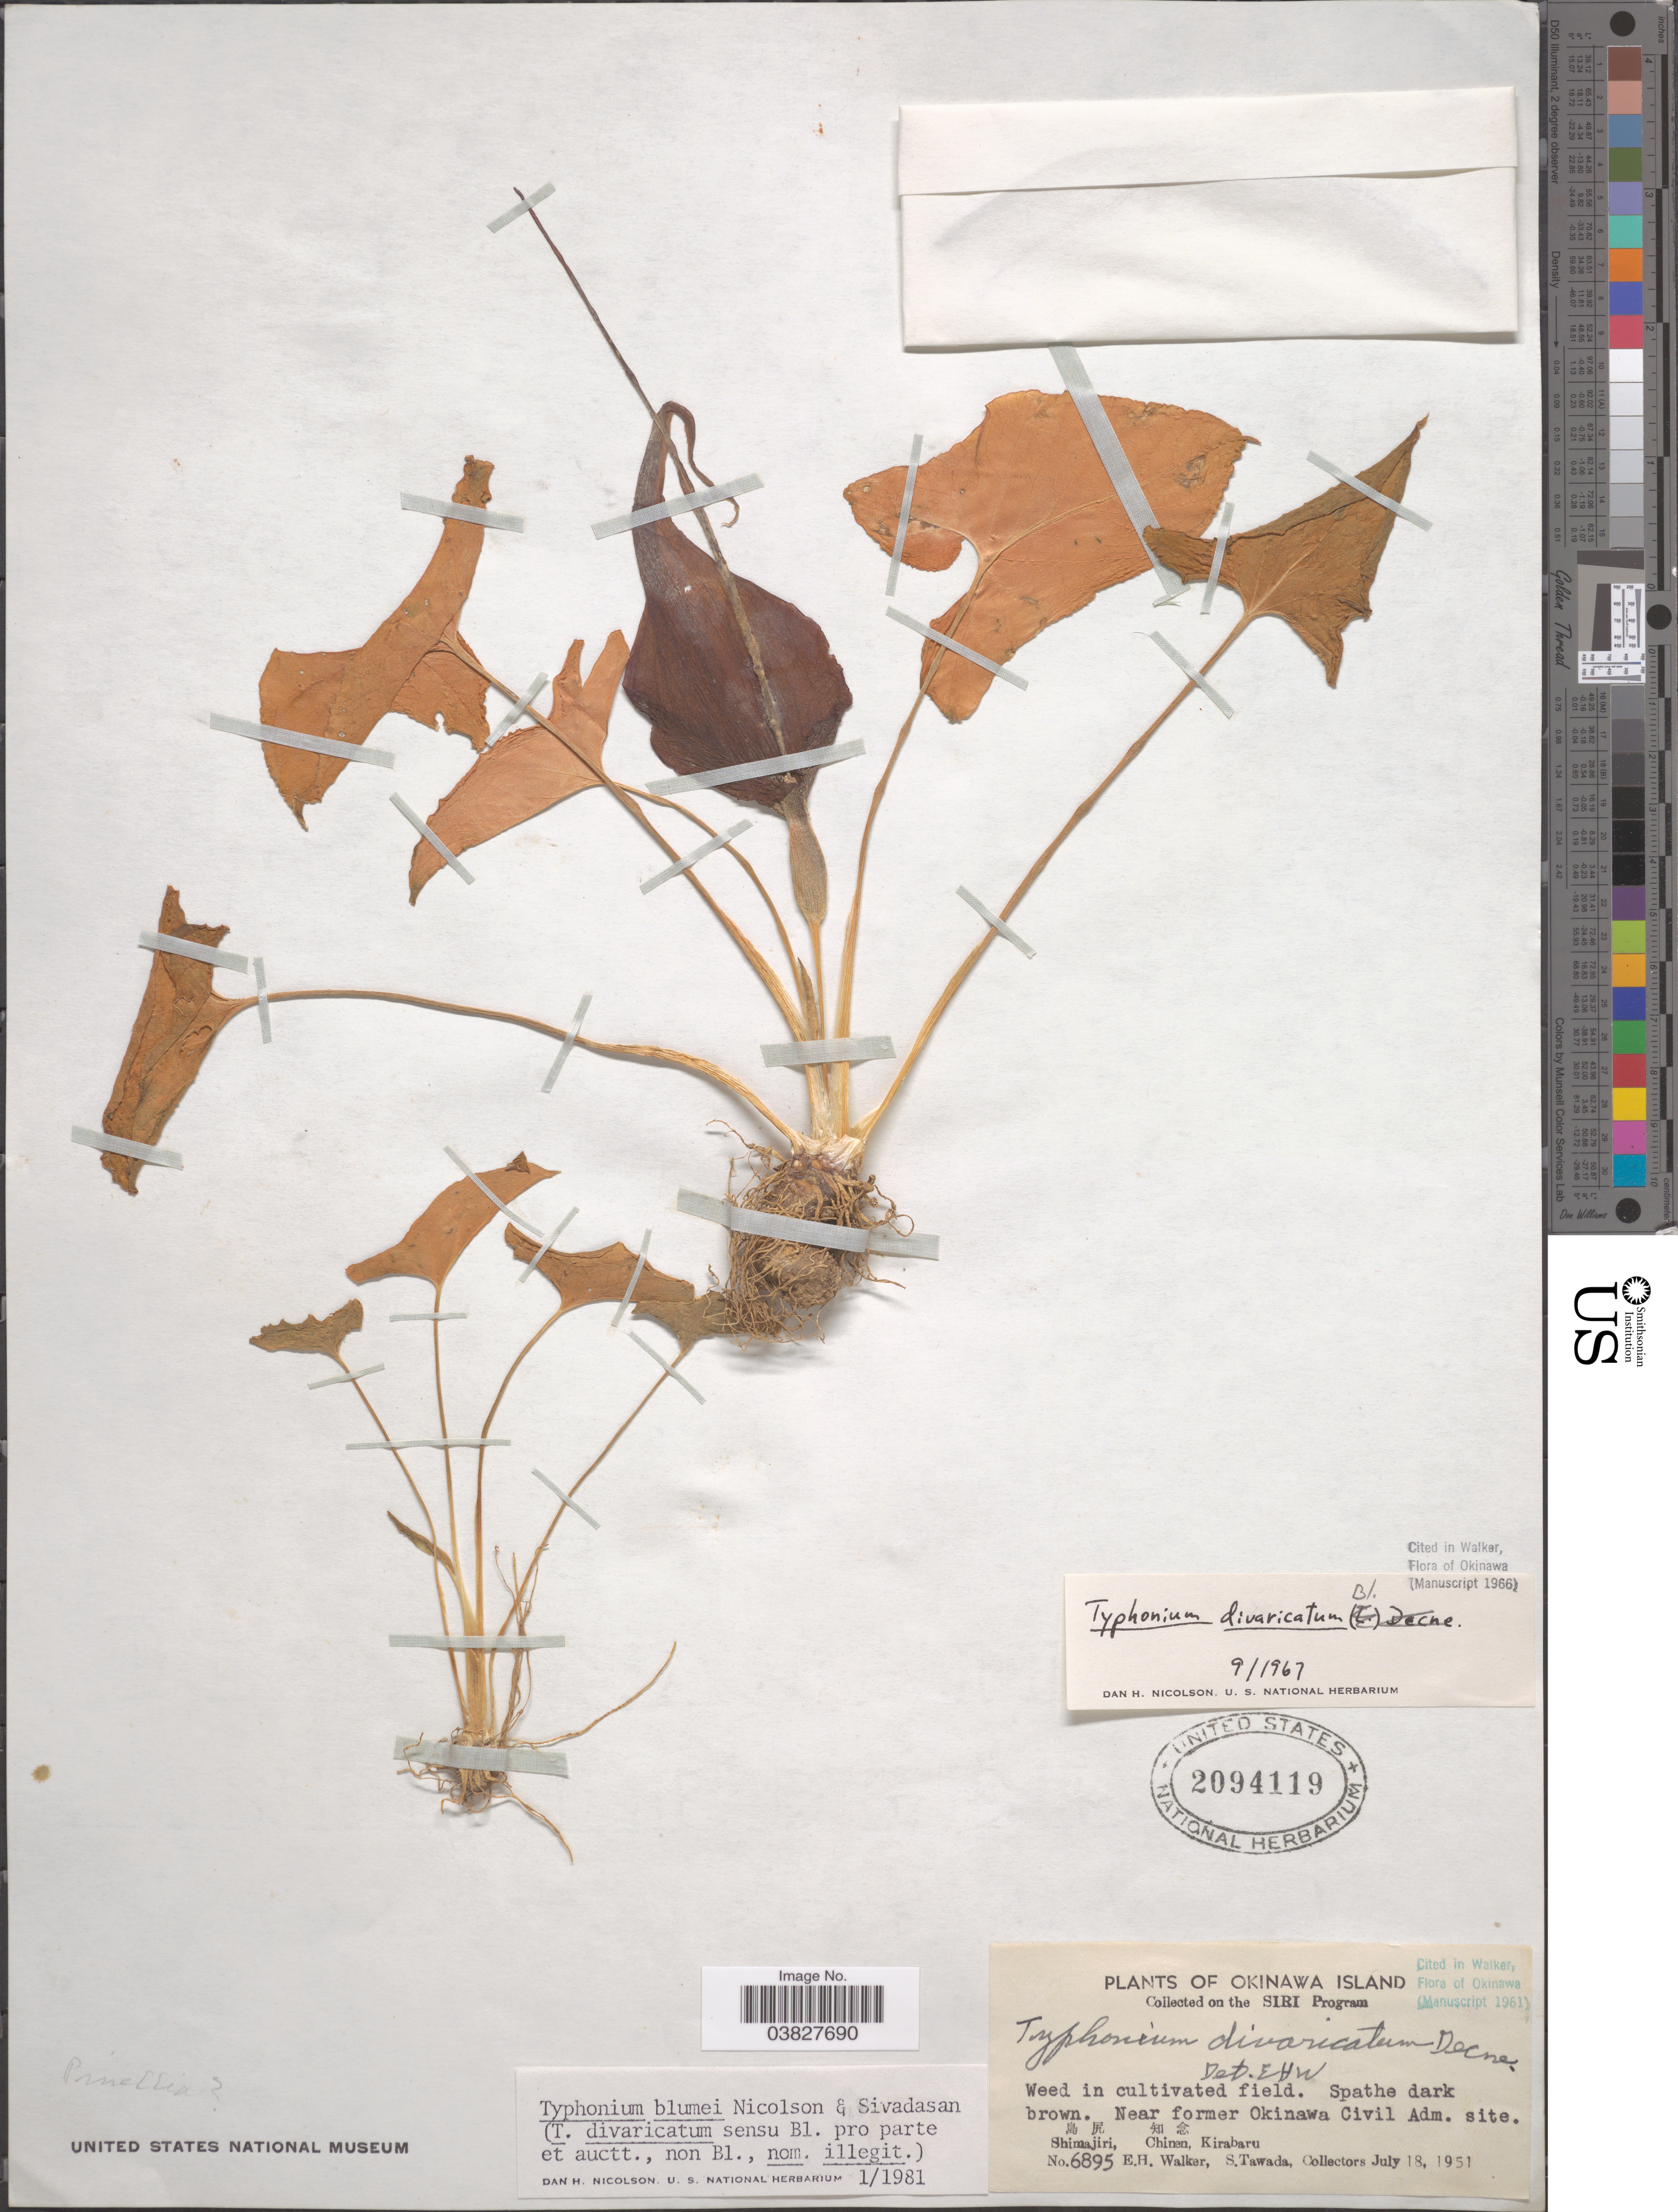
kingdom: Plantae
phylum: Tracheophyta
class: Liliopsida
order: Alismatales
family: Araceae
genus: Typhonium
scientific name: Typhonium blumei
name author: Nicolson & Sivad.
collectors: E. H. Walker & S. Tawada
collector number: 6895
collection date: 1951-07-18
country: Japan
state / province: Okinawa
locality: Okinawa Island. Near former Okinawa Civil Adm. site. X. Shimajiri, Chinen, Kirabaru.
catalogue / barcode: US 2094119